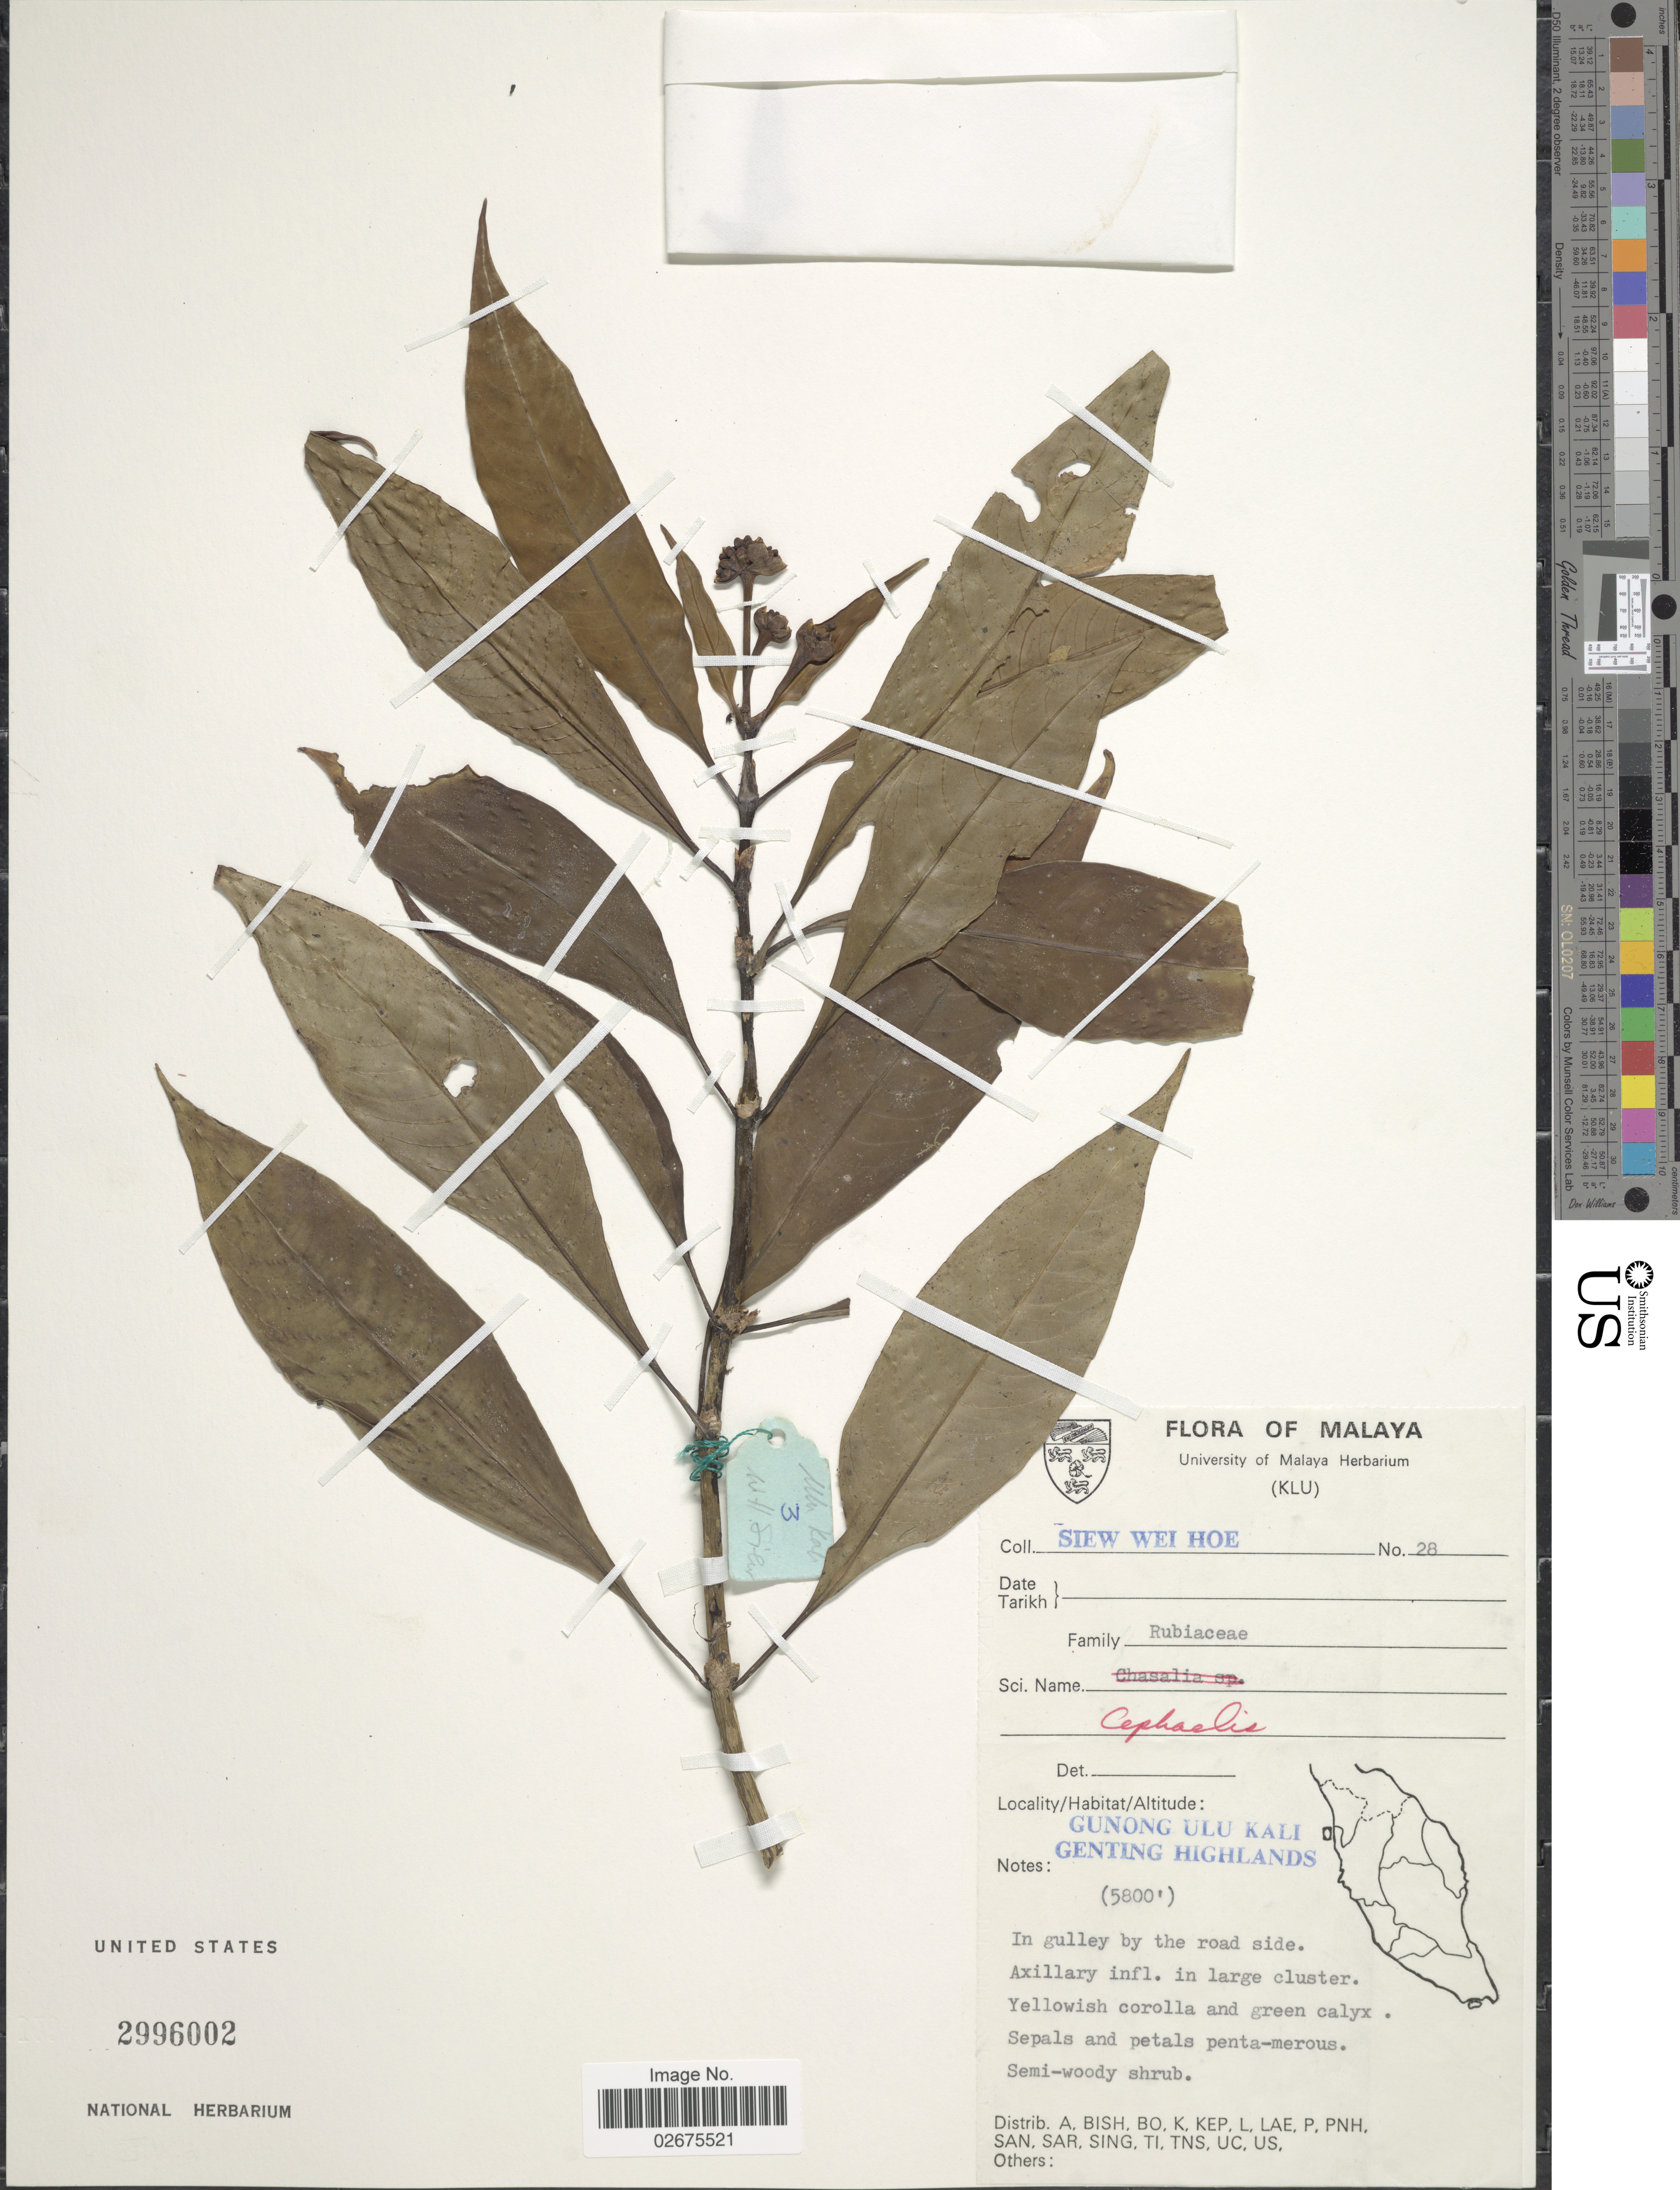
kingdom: Plantae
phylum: Tracheophyta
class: Magnoliopsida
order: Gentianales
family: Rubiaceae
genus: Cephaelis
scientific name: Cephaelis sp.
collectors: W. H. Siew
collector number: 28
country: Malaysia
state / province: Pahang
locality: Malaya, Gunong Ulu Kali. Genting Highlands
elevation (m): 1768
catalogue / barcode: US 2996002